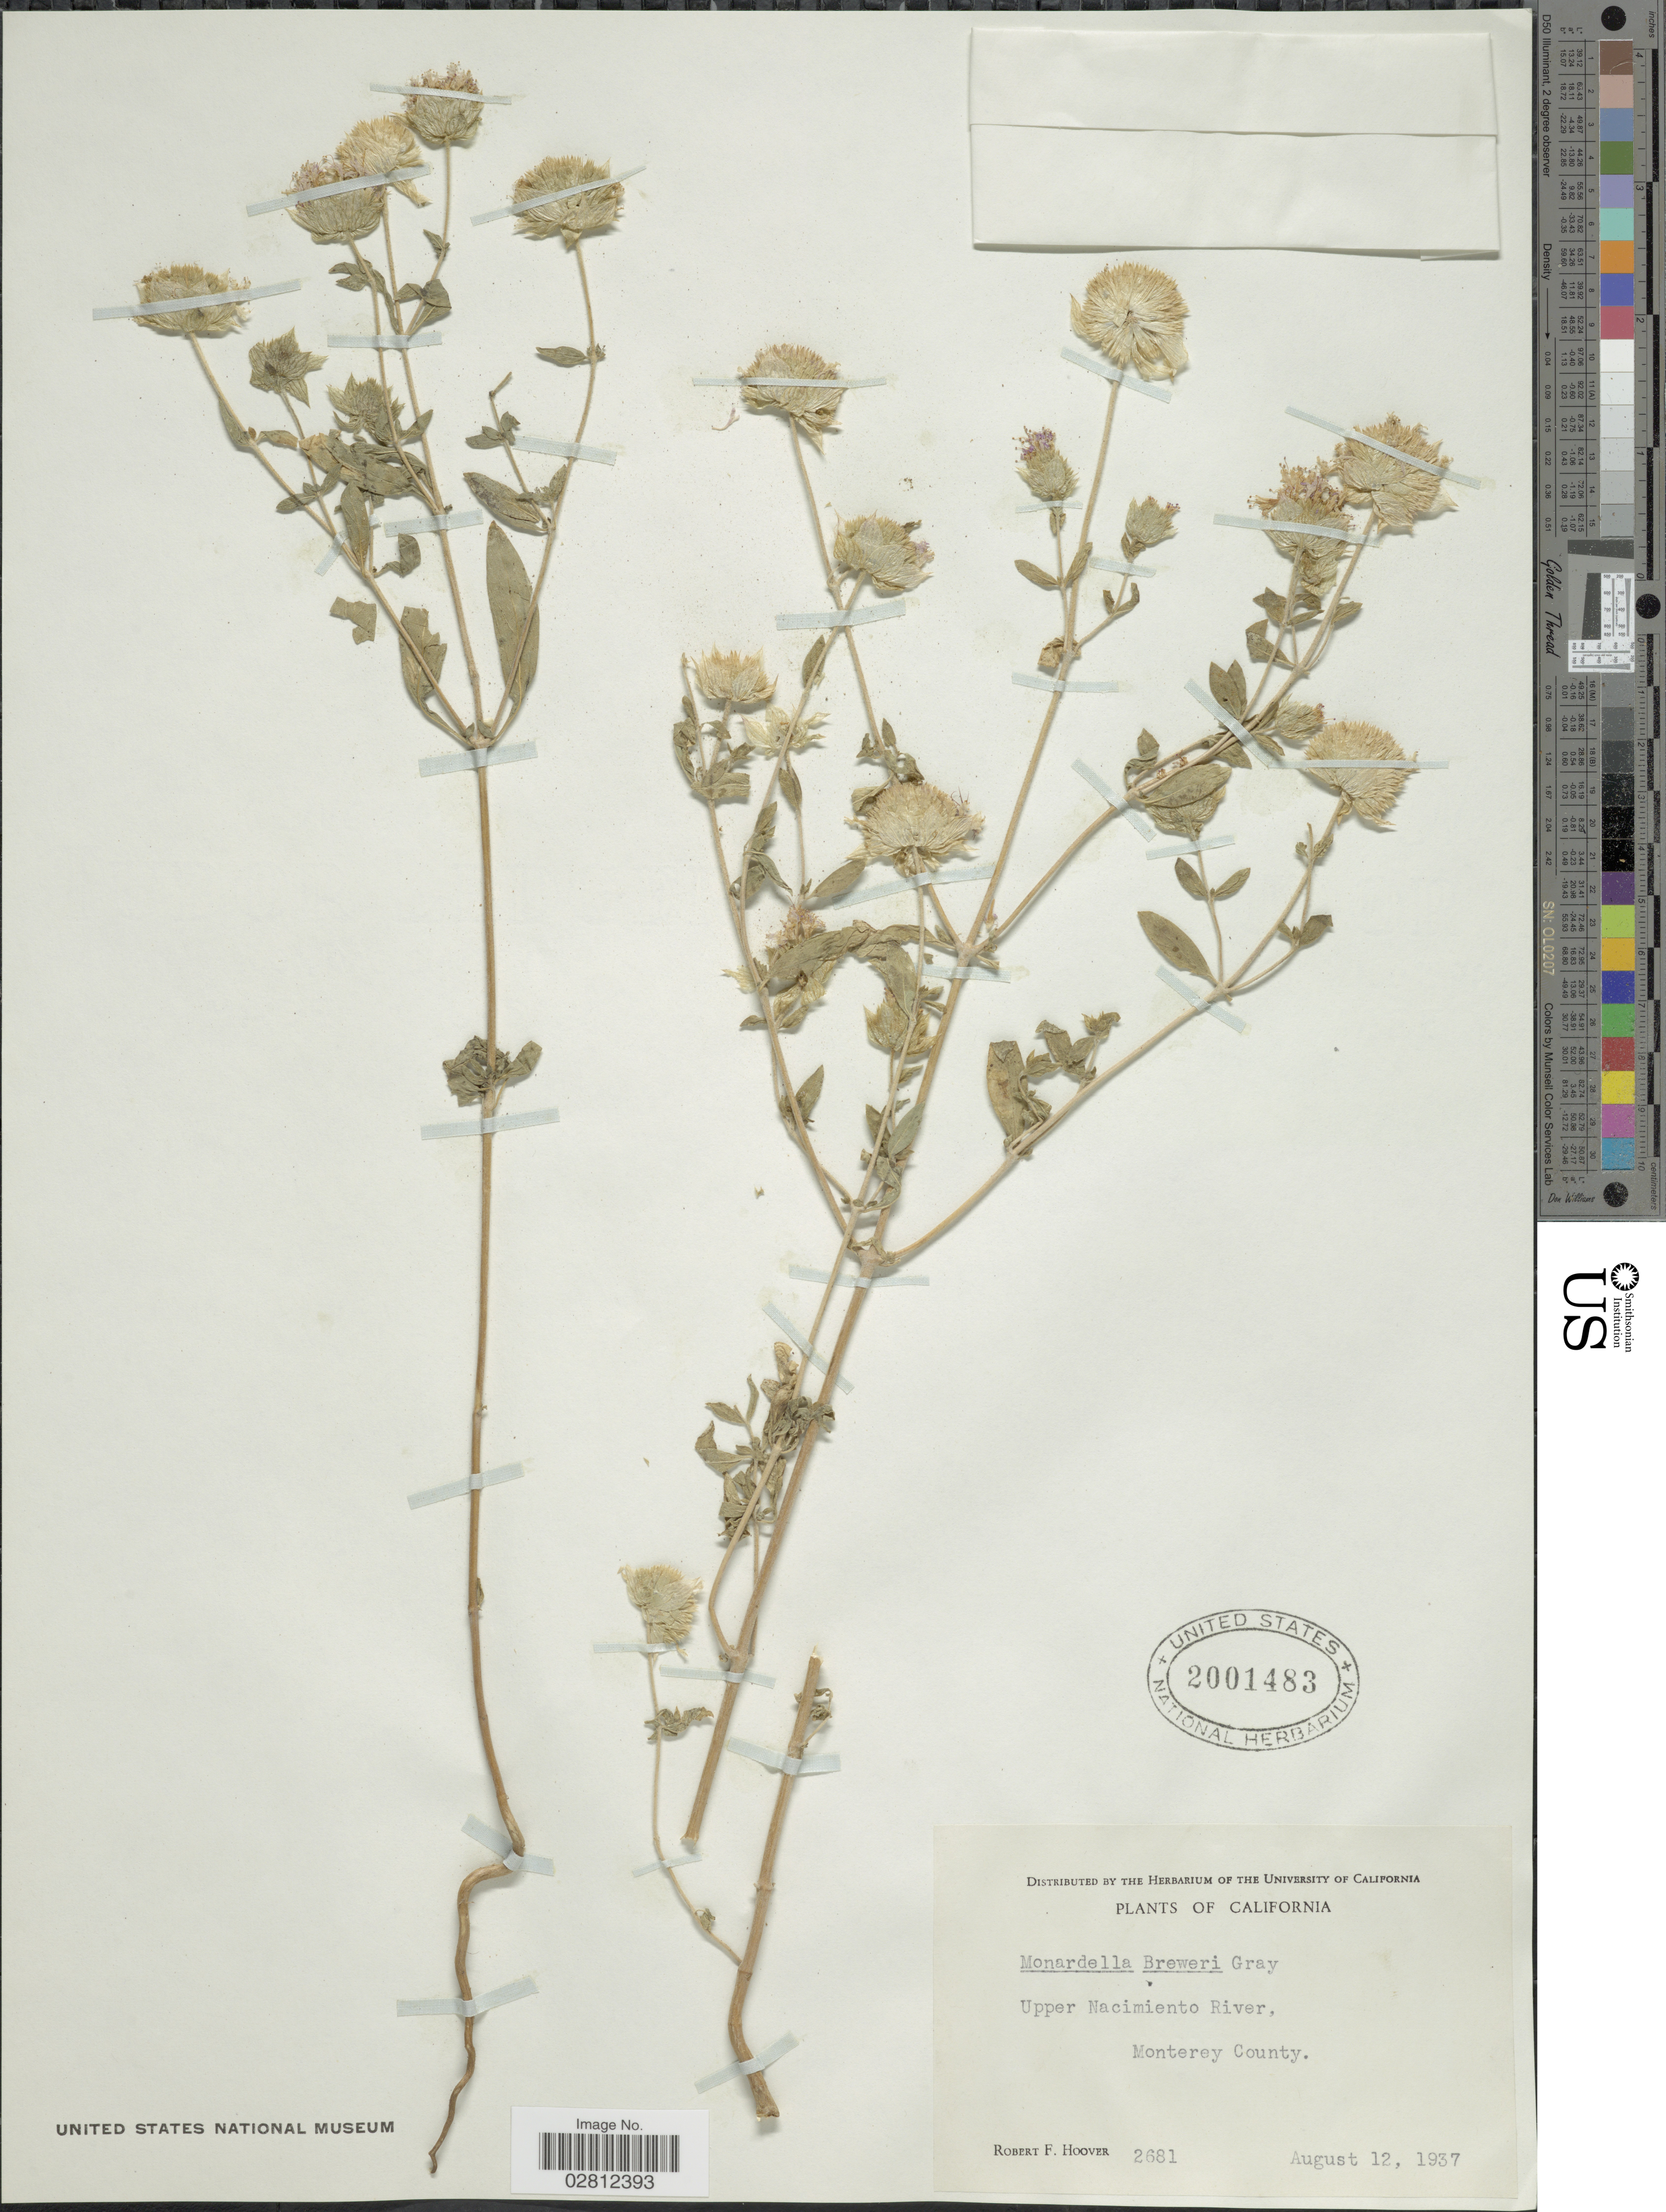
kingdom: Plantae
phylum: Tracheophyta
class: Magnoliopsida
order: Lamiales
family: Lamiaceae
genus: Monardella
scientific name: Monardella breweri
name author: A. Gray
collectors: R. F. Hoover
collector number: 2681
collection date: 1937-08-12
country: United States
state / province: California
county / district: Monterey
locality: Upper Nacimiento River, Monterey County.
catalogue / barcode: US 2001483